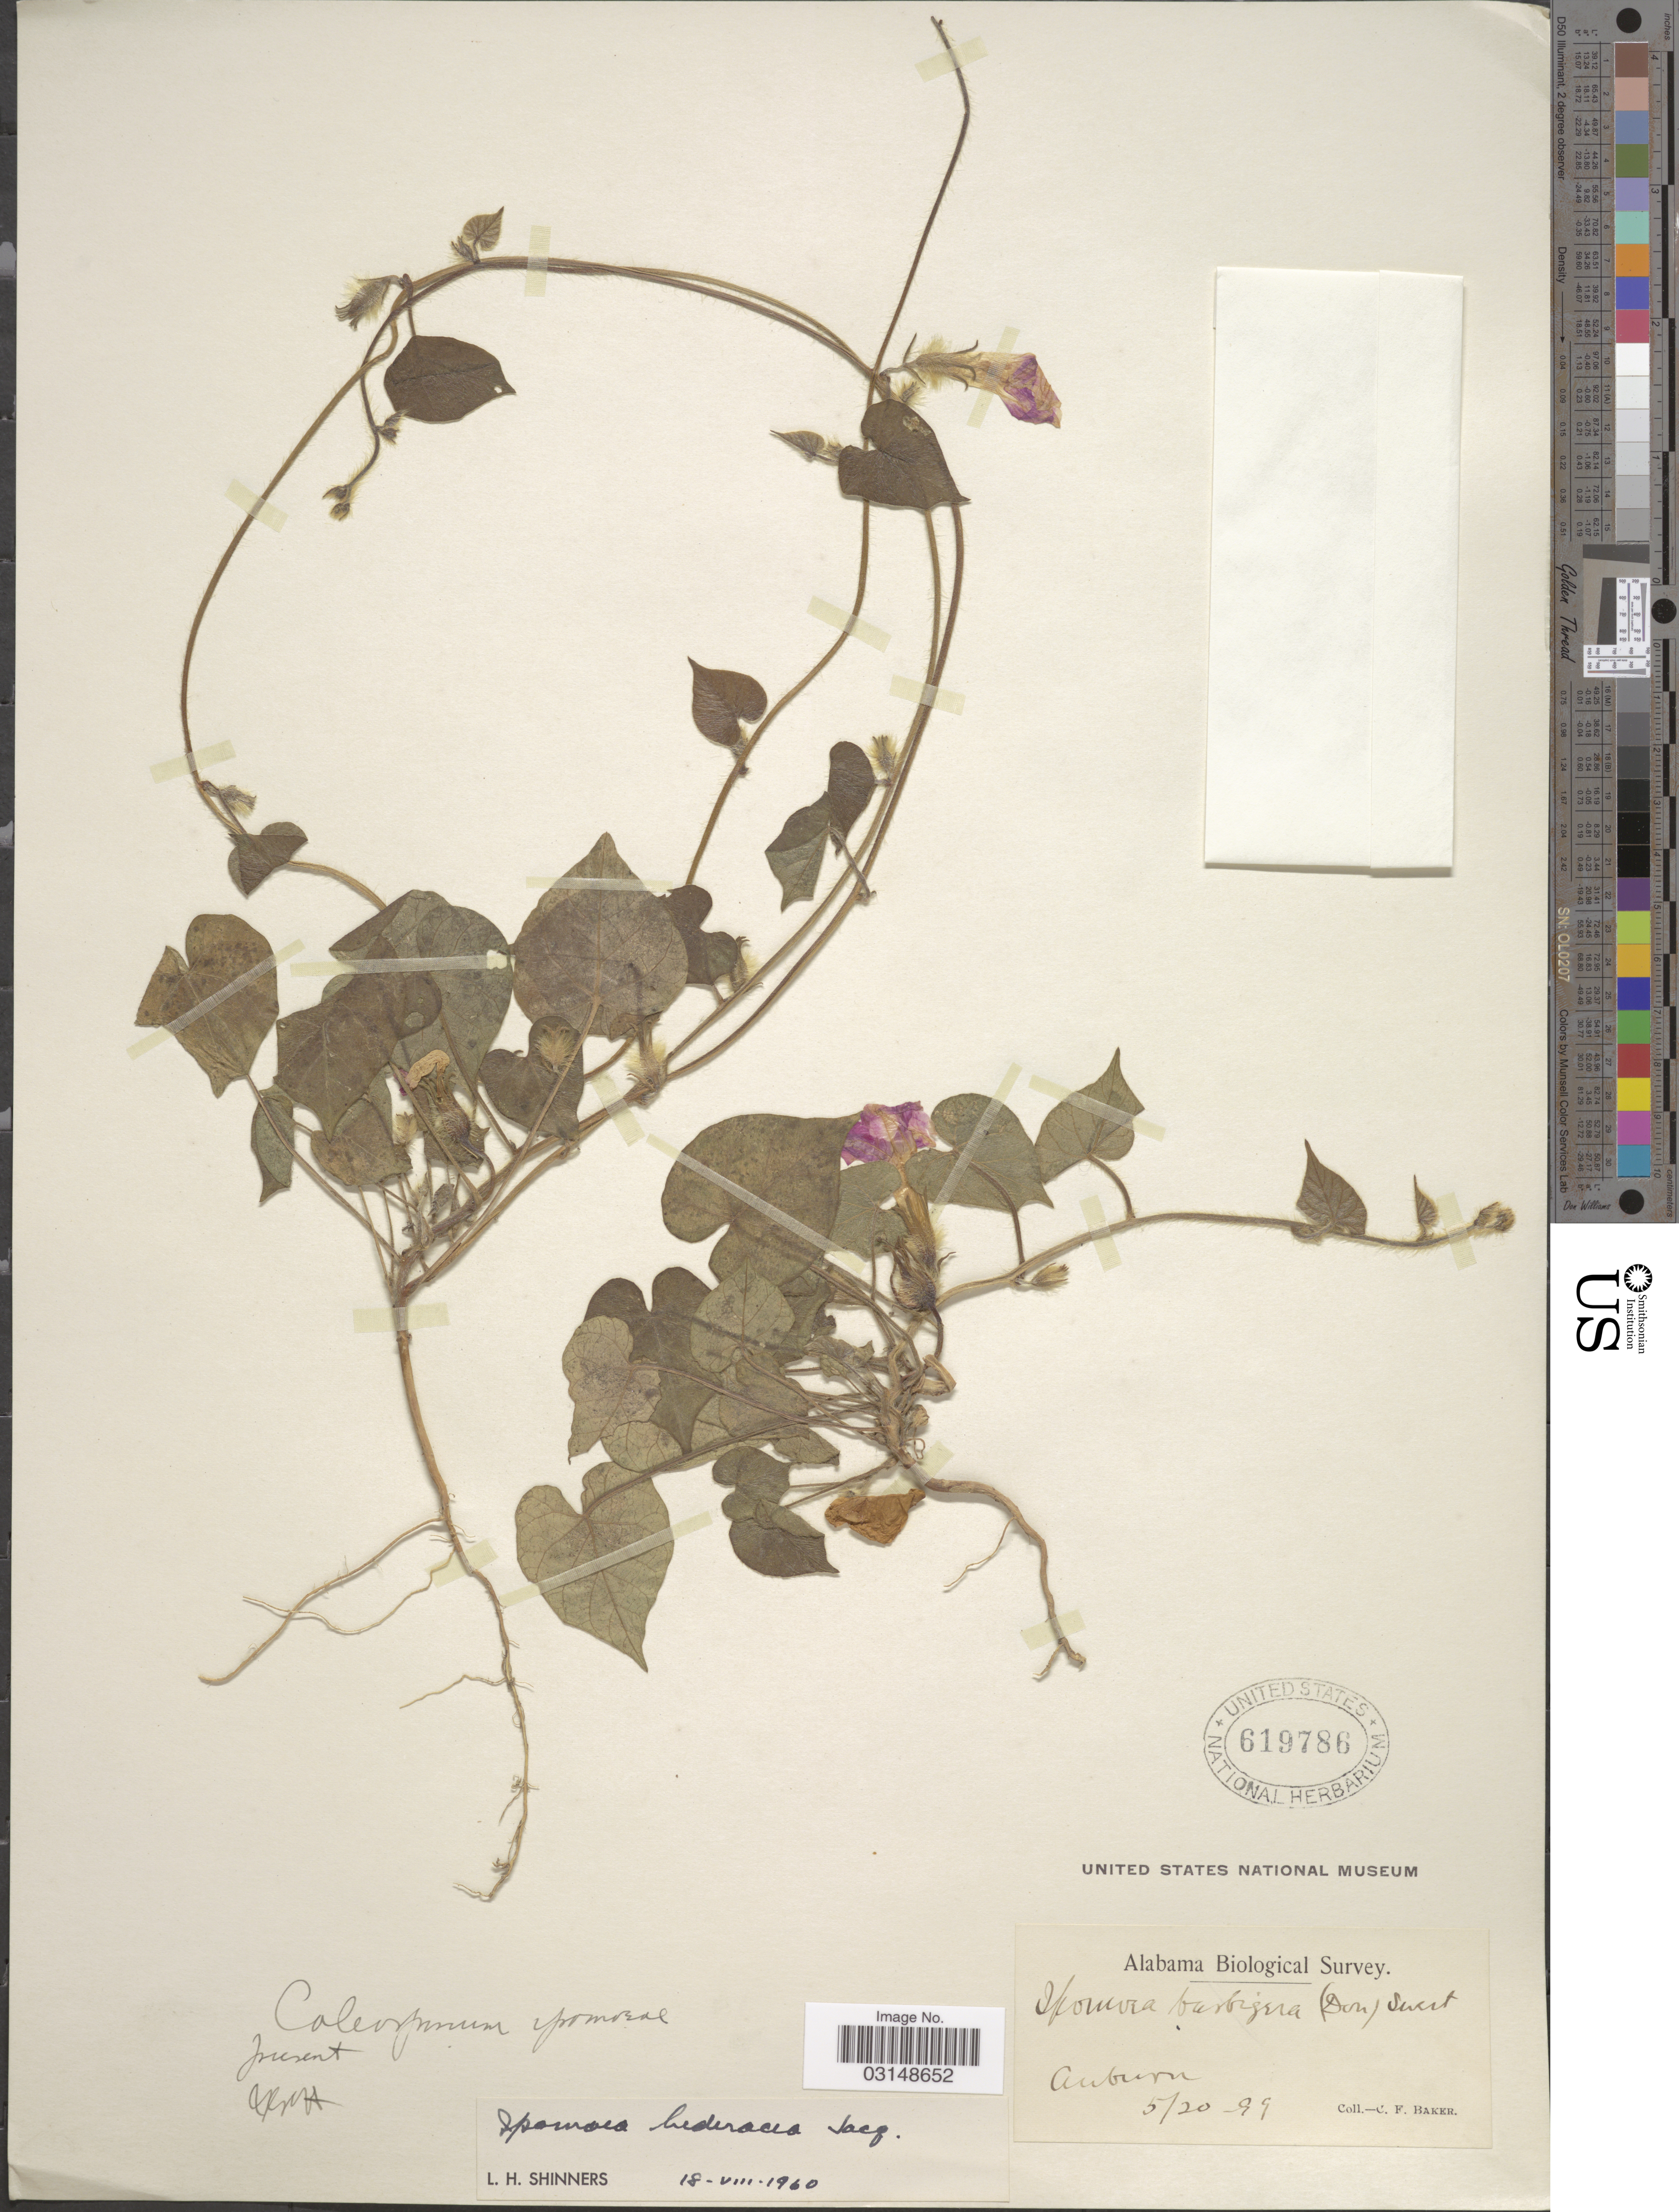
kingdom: Plantae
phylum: Tracheophyta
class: Magnoliopsida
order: Solanales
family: Convolvulaceae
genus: Ipomoea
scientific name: Ipomoea hederacea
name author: Jacq.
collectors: C. F. Baker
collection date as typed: Transcribed d/m/y: 20/5/99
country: United States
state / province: Alabama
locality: Auburn.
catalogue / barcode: US 619786